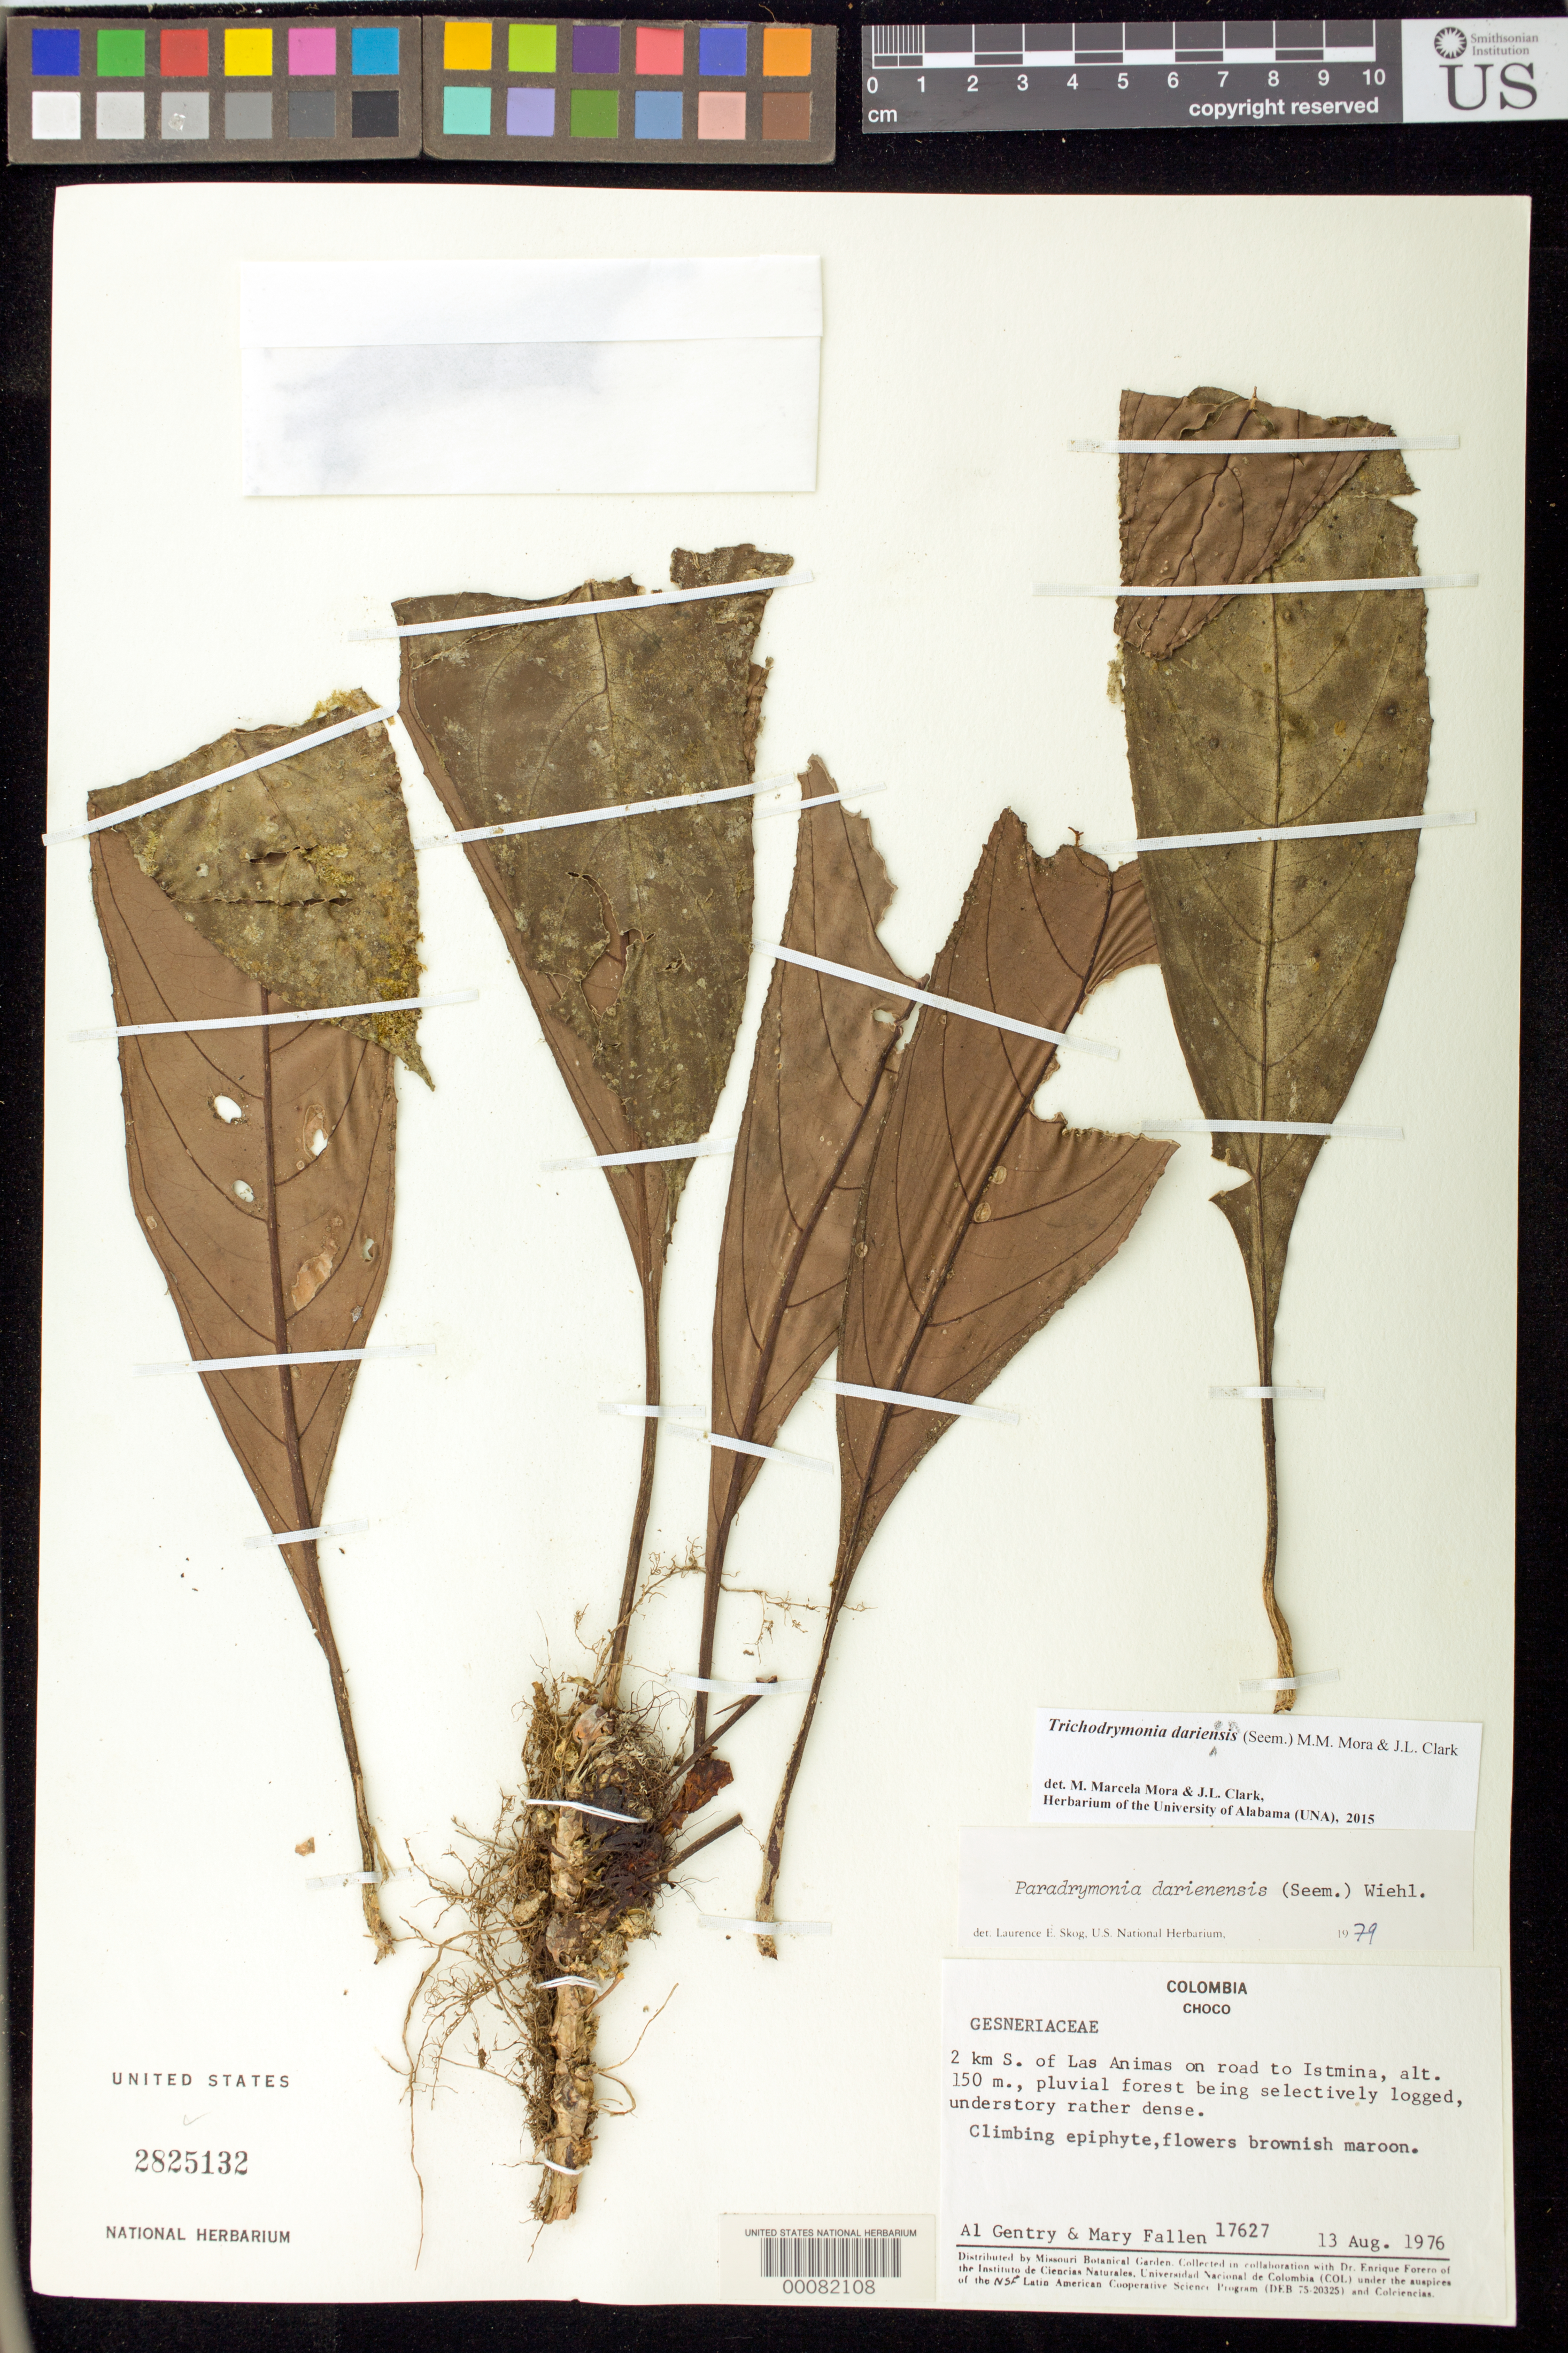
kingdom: Plantae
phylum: Tracheophyta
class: Magnoliopsida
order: Lamiales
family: Gesneriaceae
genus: Trichodrymonia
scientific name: Trichodrymonia dariensis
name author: (Seem.) M.M. Mora & J.L. Clark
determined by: Mora, M. M.; Clark, J. L.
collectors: A. H. Gentry & M. Fallen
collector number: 17627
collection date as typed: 13 Aug 1976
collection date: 1976-08-13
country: Colombia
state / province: Chocó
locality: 2 km S of Las Animas on road to Istmina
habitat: Pluvial forest being selectively logged, understory rather dense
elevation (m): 150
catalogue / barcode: US 2825132